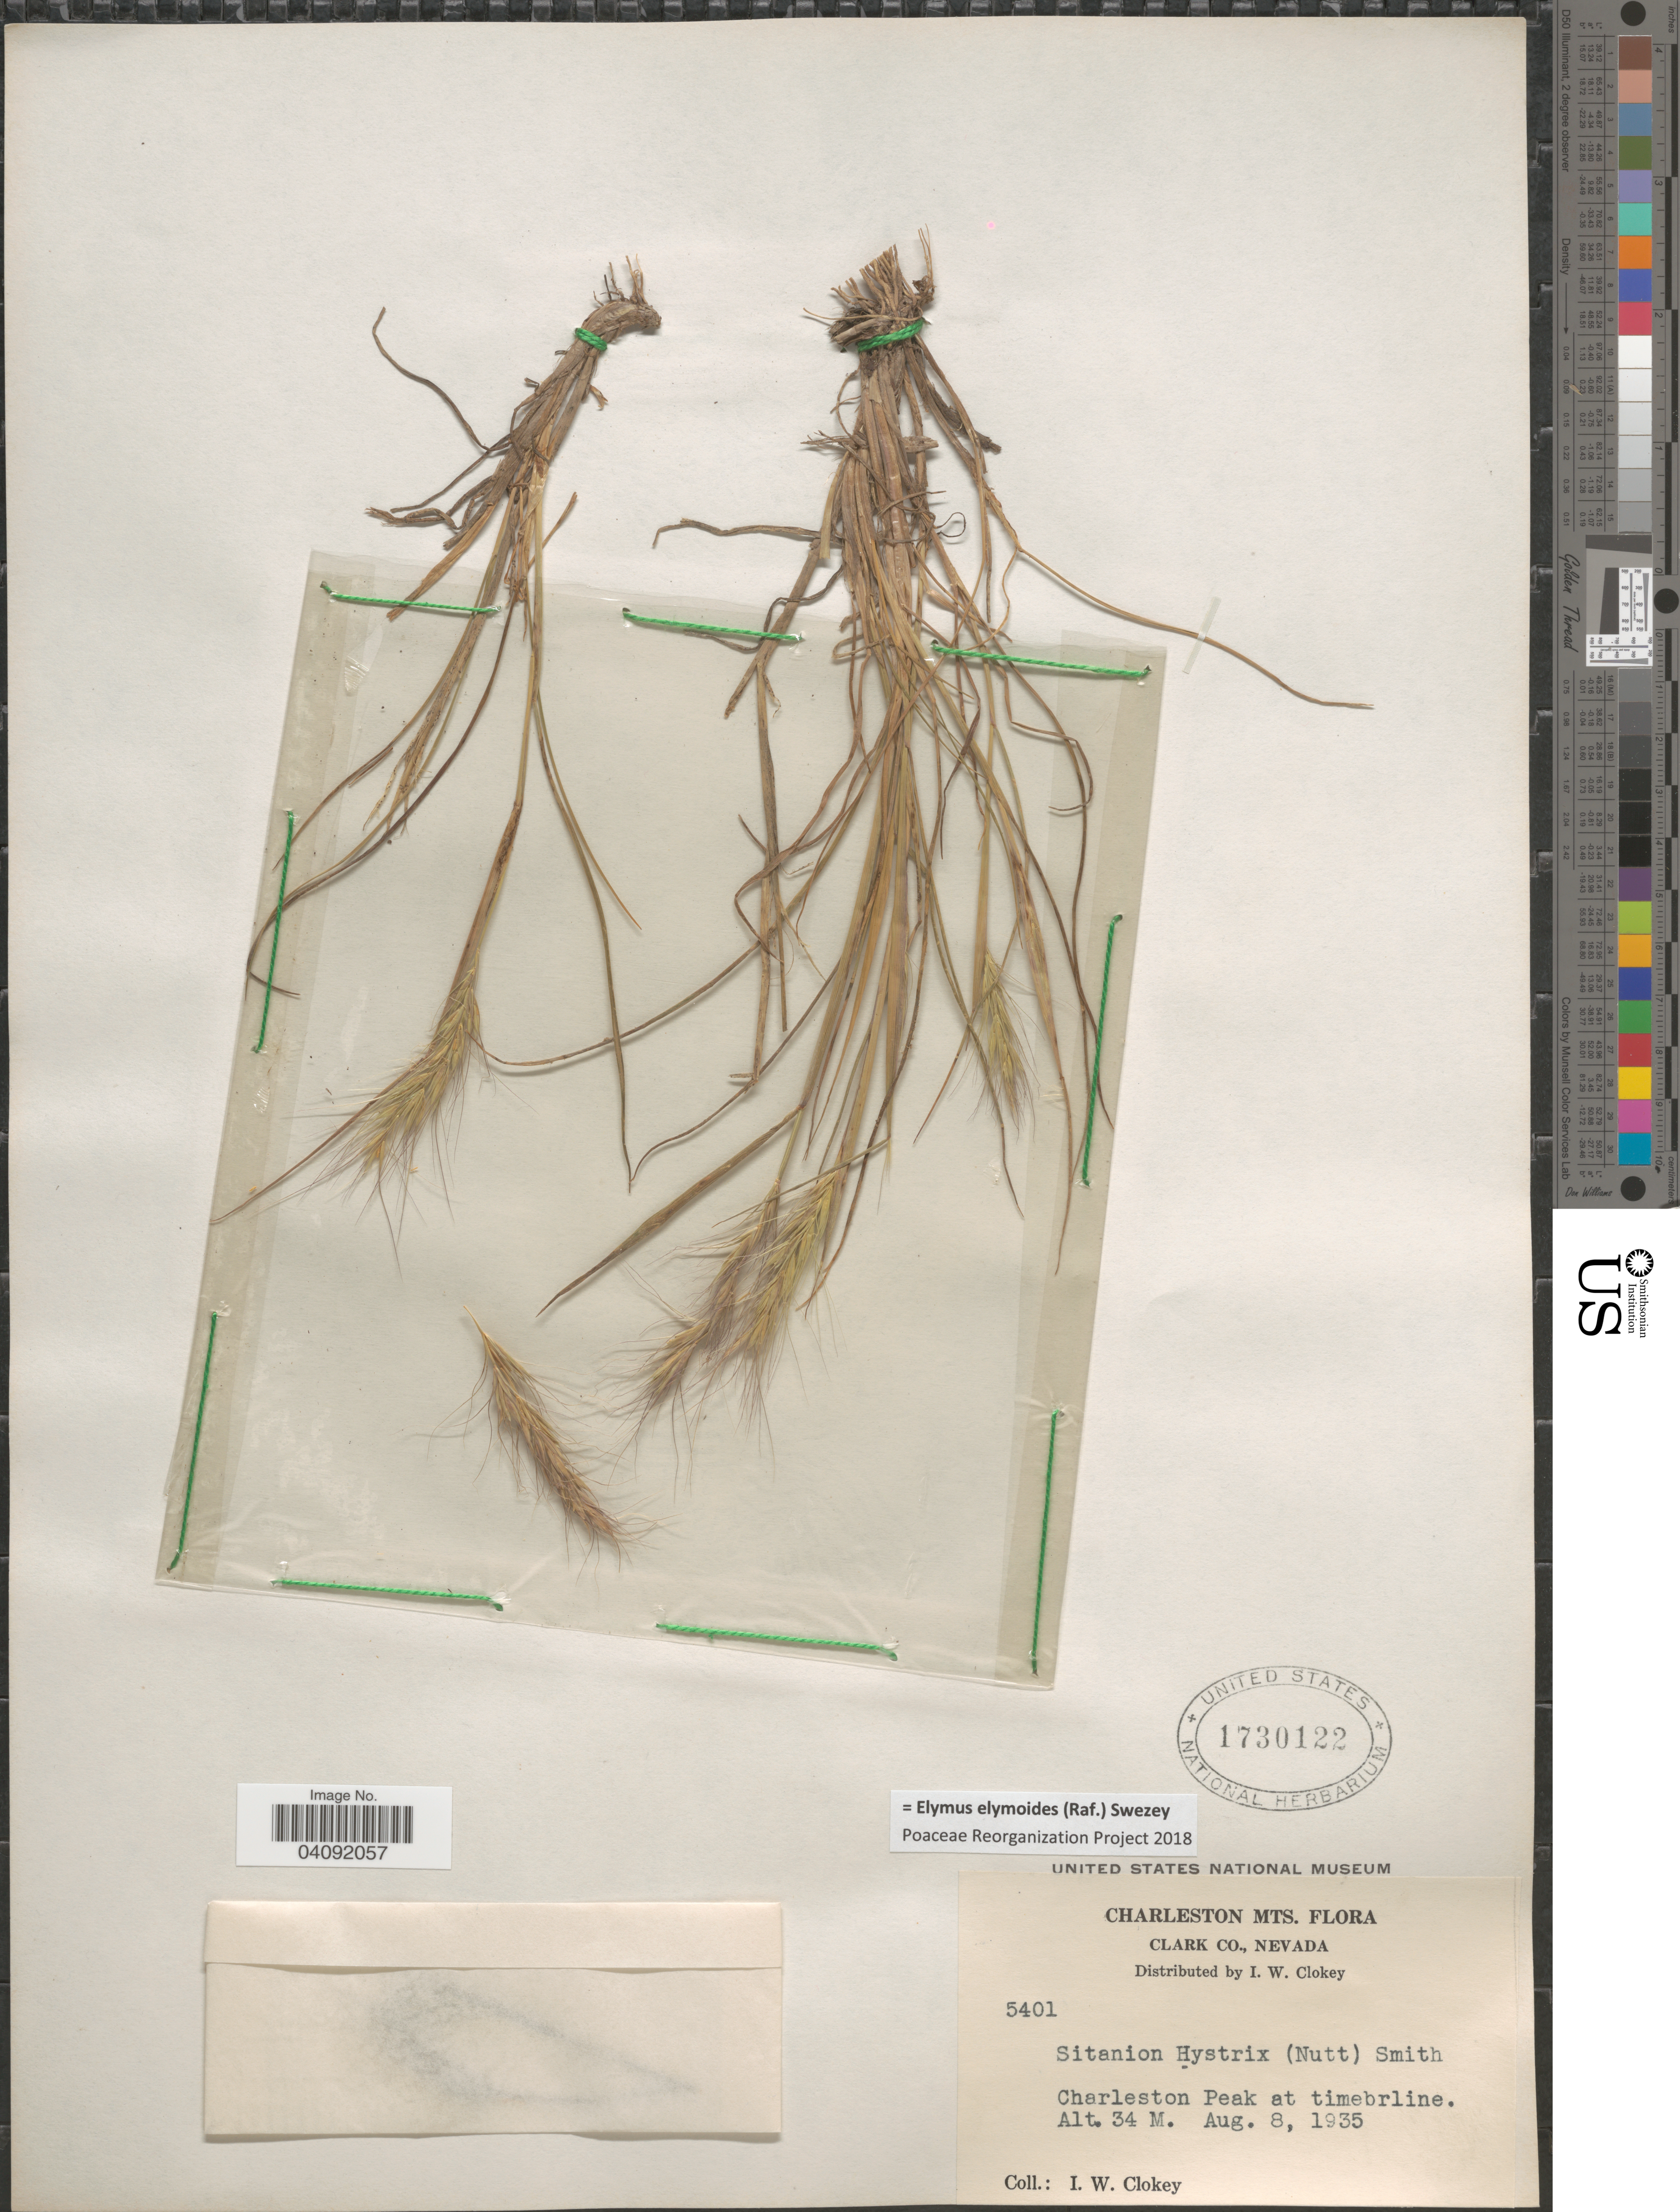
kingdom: Plantae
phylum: Tracheophyta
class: Liliopsida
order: Poales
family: Poaceae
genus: Elymus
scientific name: Elymus elymoides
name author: (Raf.) Swezey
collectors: I. W. Clokey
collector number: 5401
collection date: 1935-08-08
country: United States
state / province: Nevada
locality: Charleston Mts. Clark Co. Charleston Peak at timebrline.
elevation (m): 34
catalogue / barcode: US 1730122